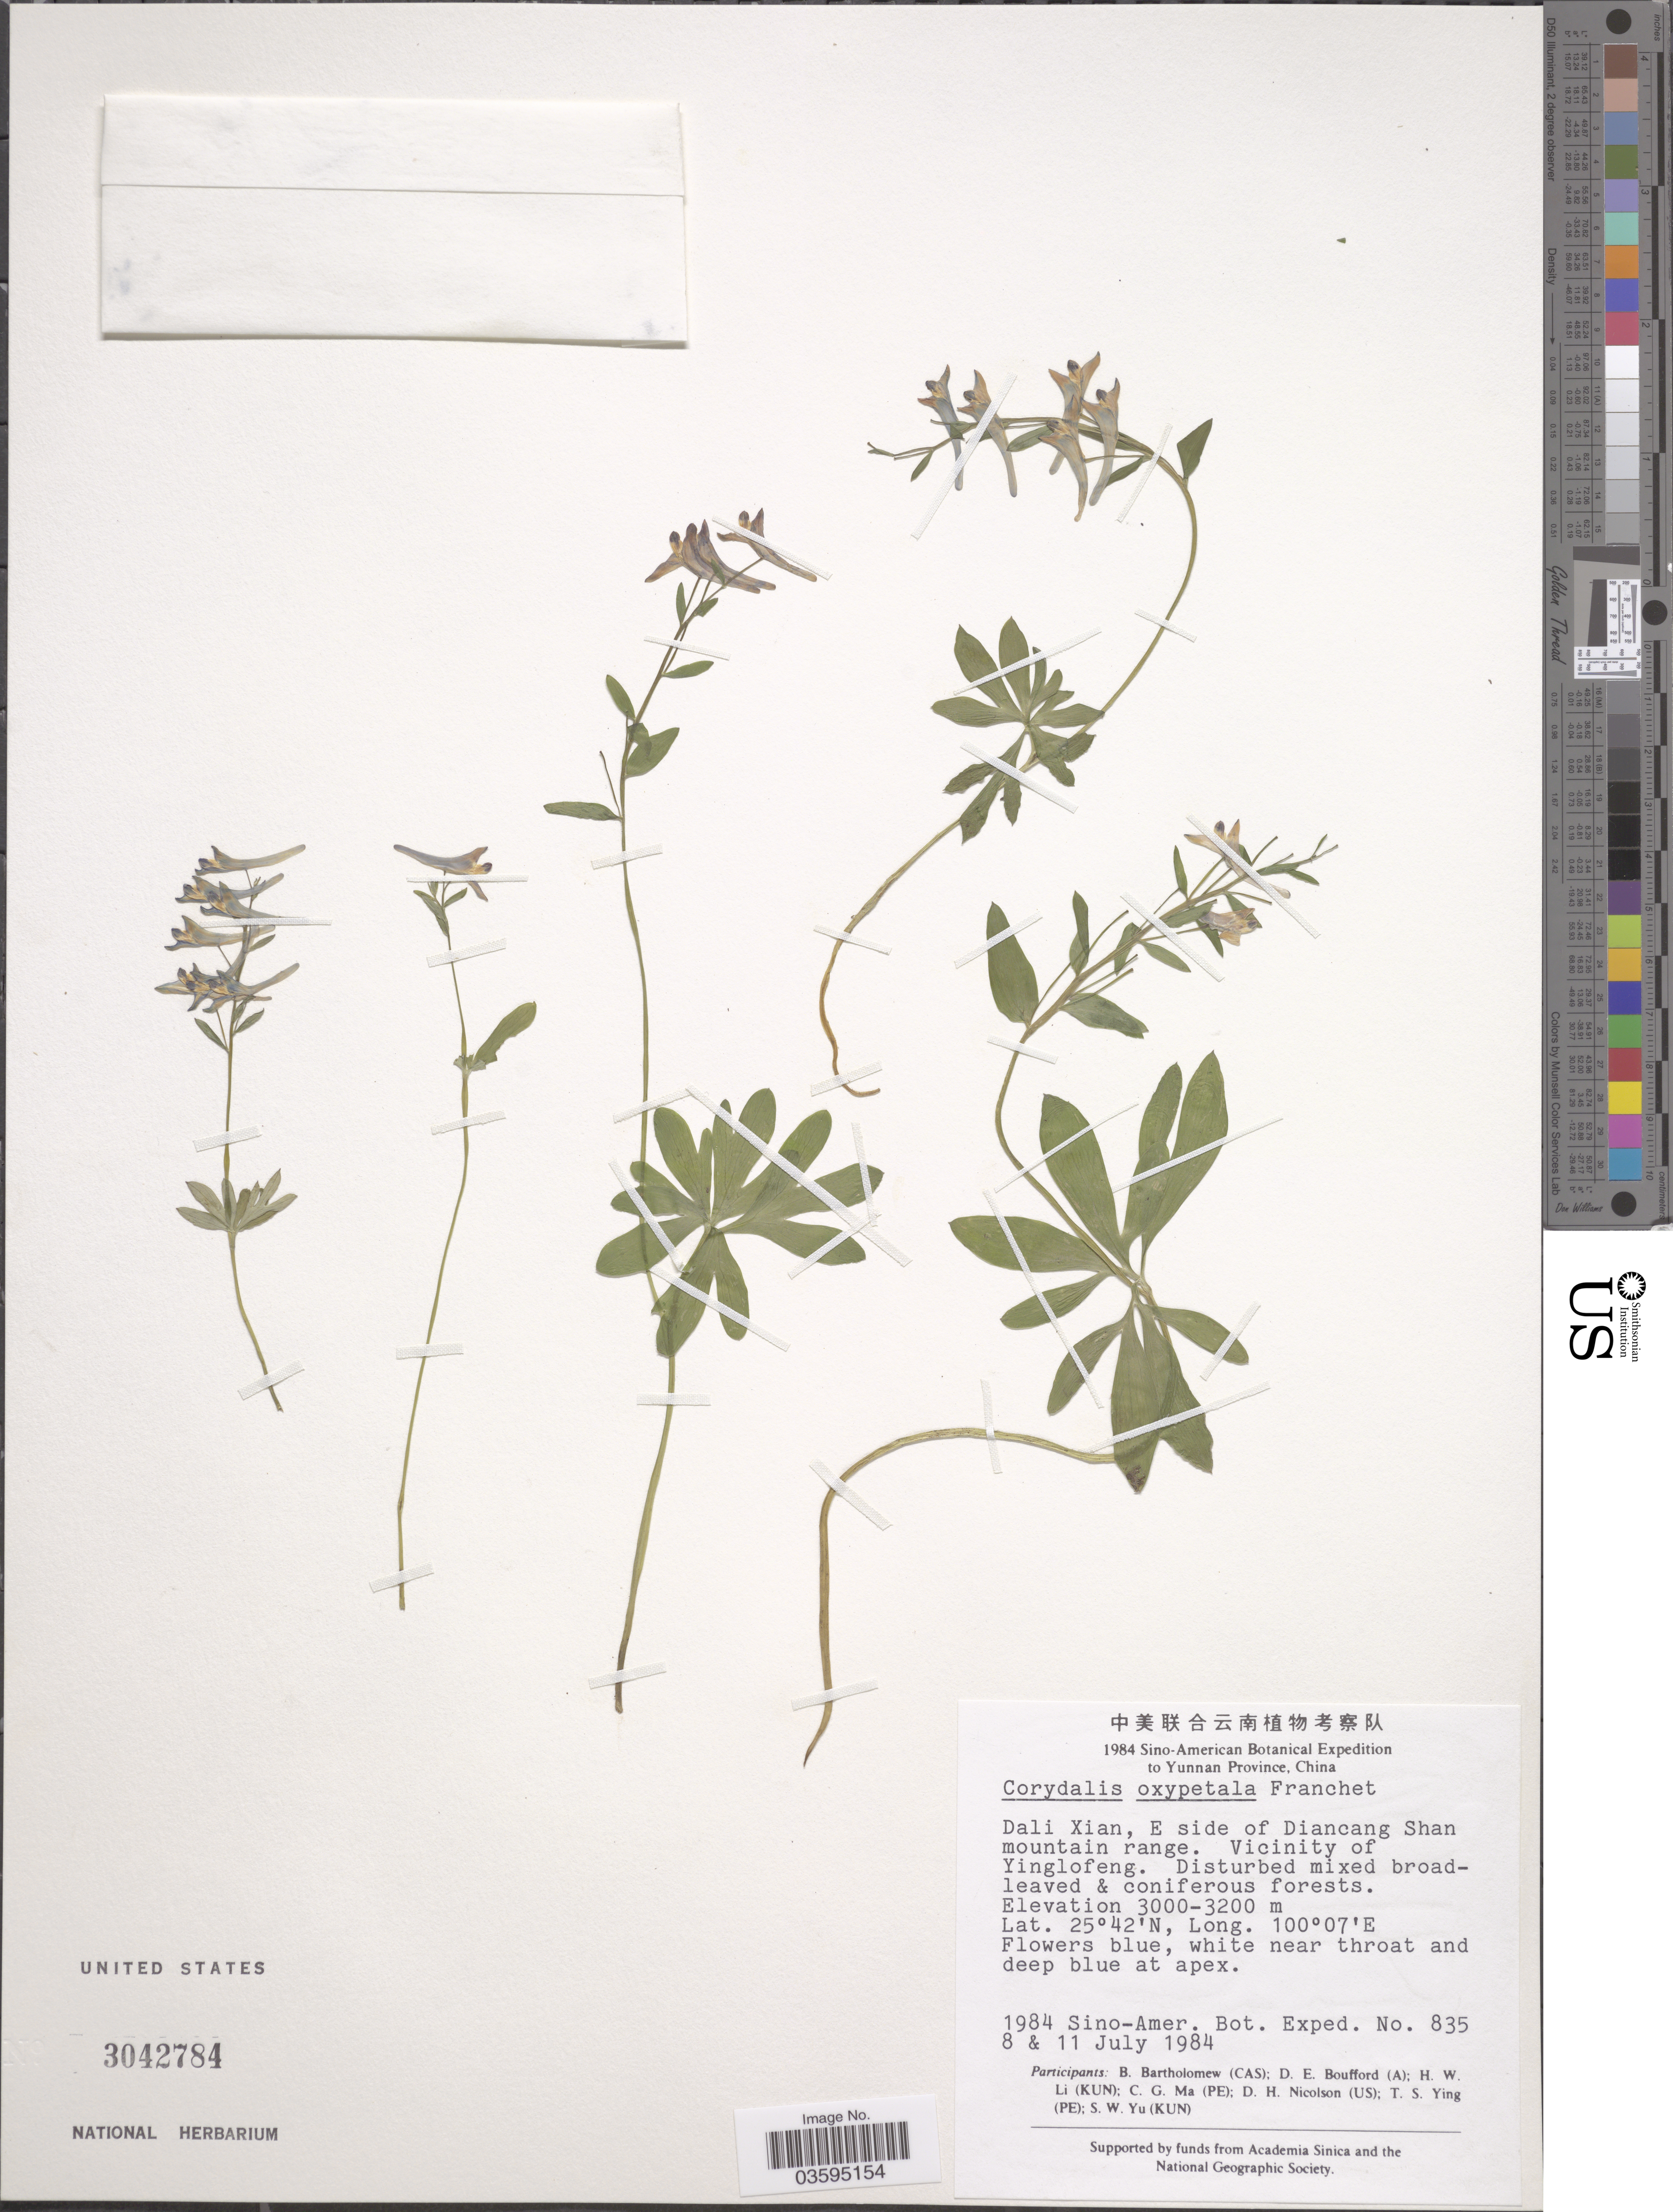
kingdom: Plantae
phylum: Tracheophyta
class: Magnoliopsida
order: Ranunculales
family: Papaveraceae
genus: Corydalis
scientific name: Corydalis oxypetala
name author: Franch.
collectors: Sino-Amer. Bot. Exped. 1984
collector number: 835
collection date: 1984-07-08/1984-07-11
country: China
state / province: Yunnan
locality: Dali Xian, E side of Diancang Shan mountain range. Vicinity of Yingfoleng.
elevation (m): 3000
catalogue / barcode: US 3042784